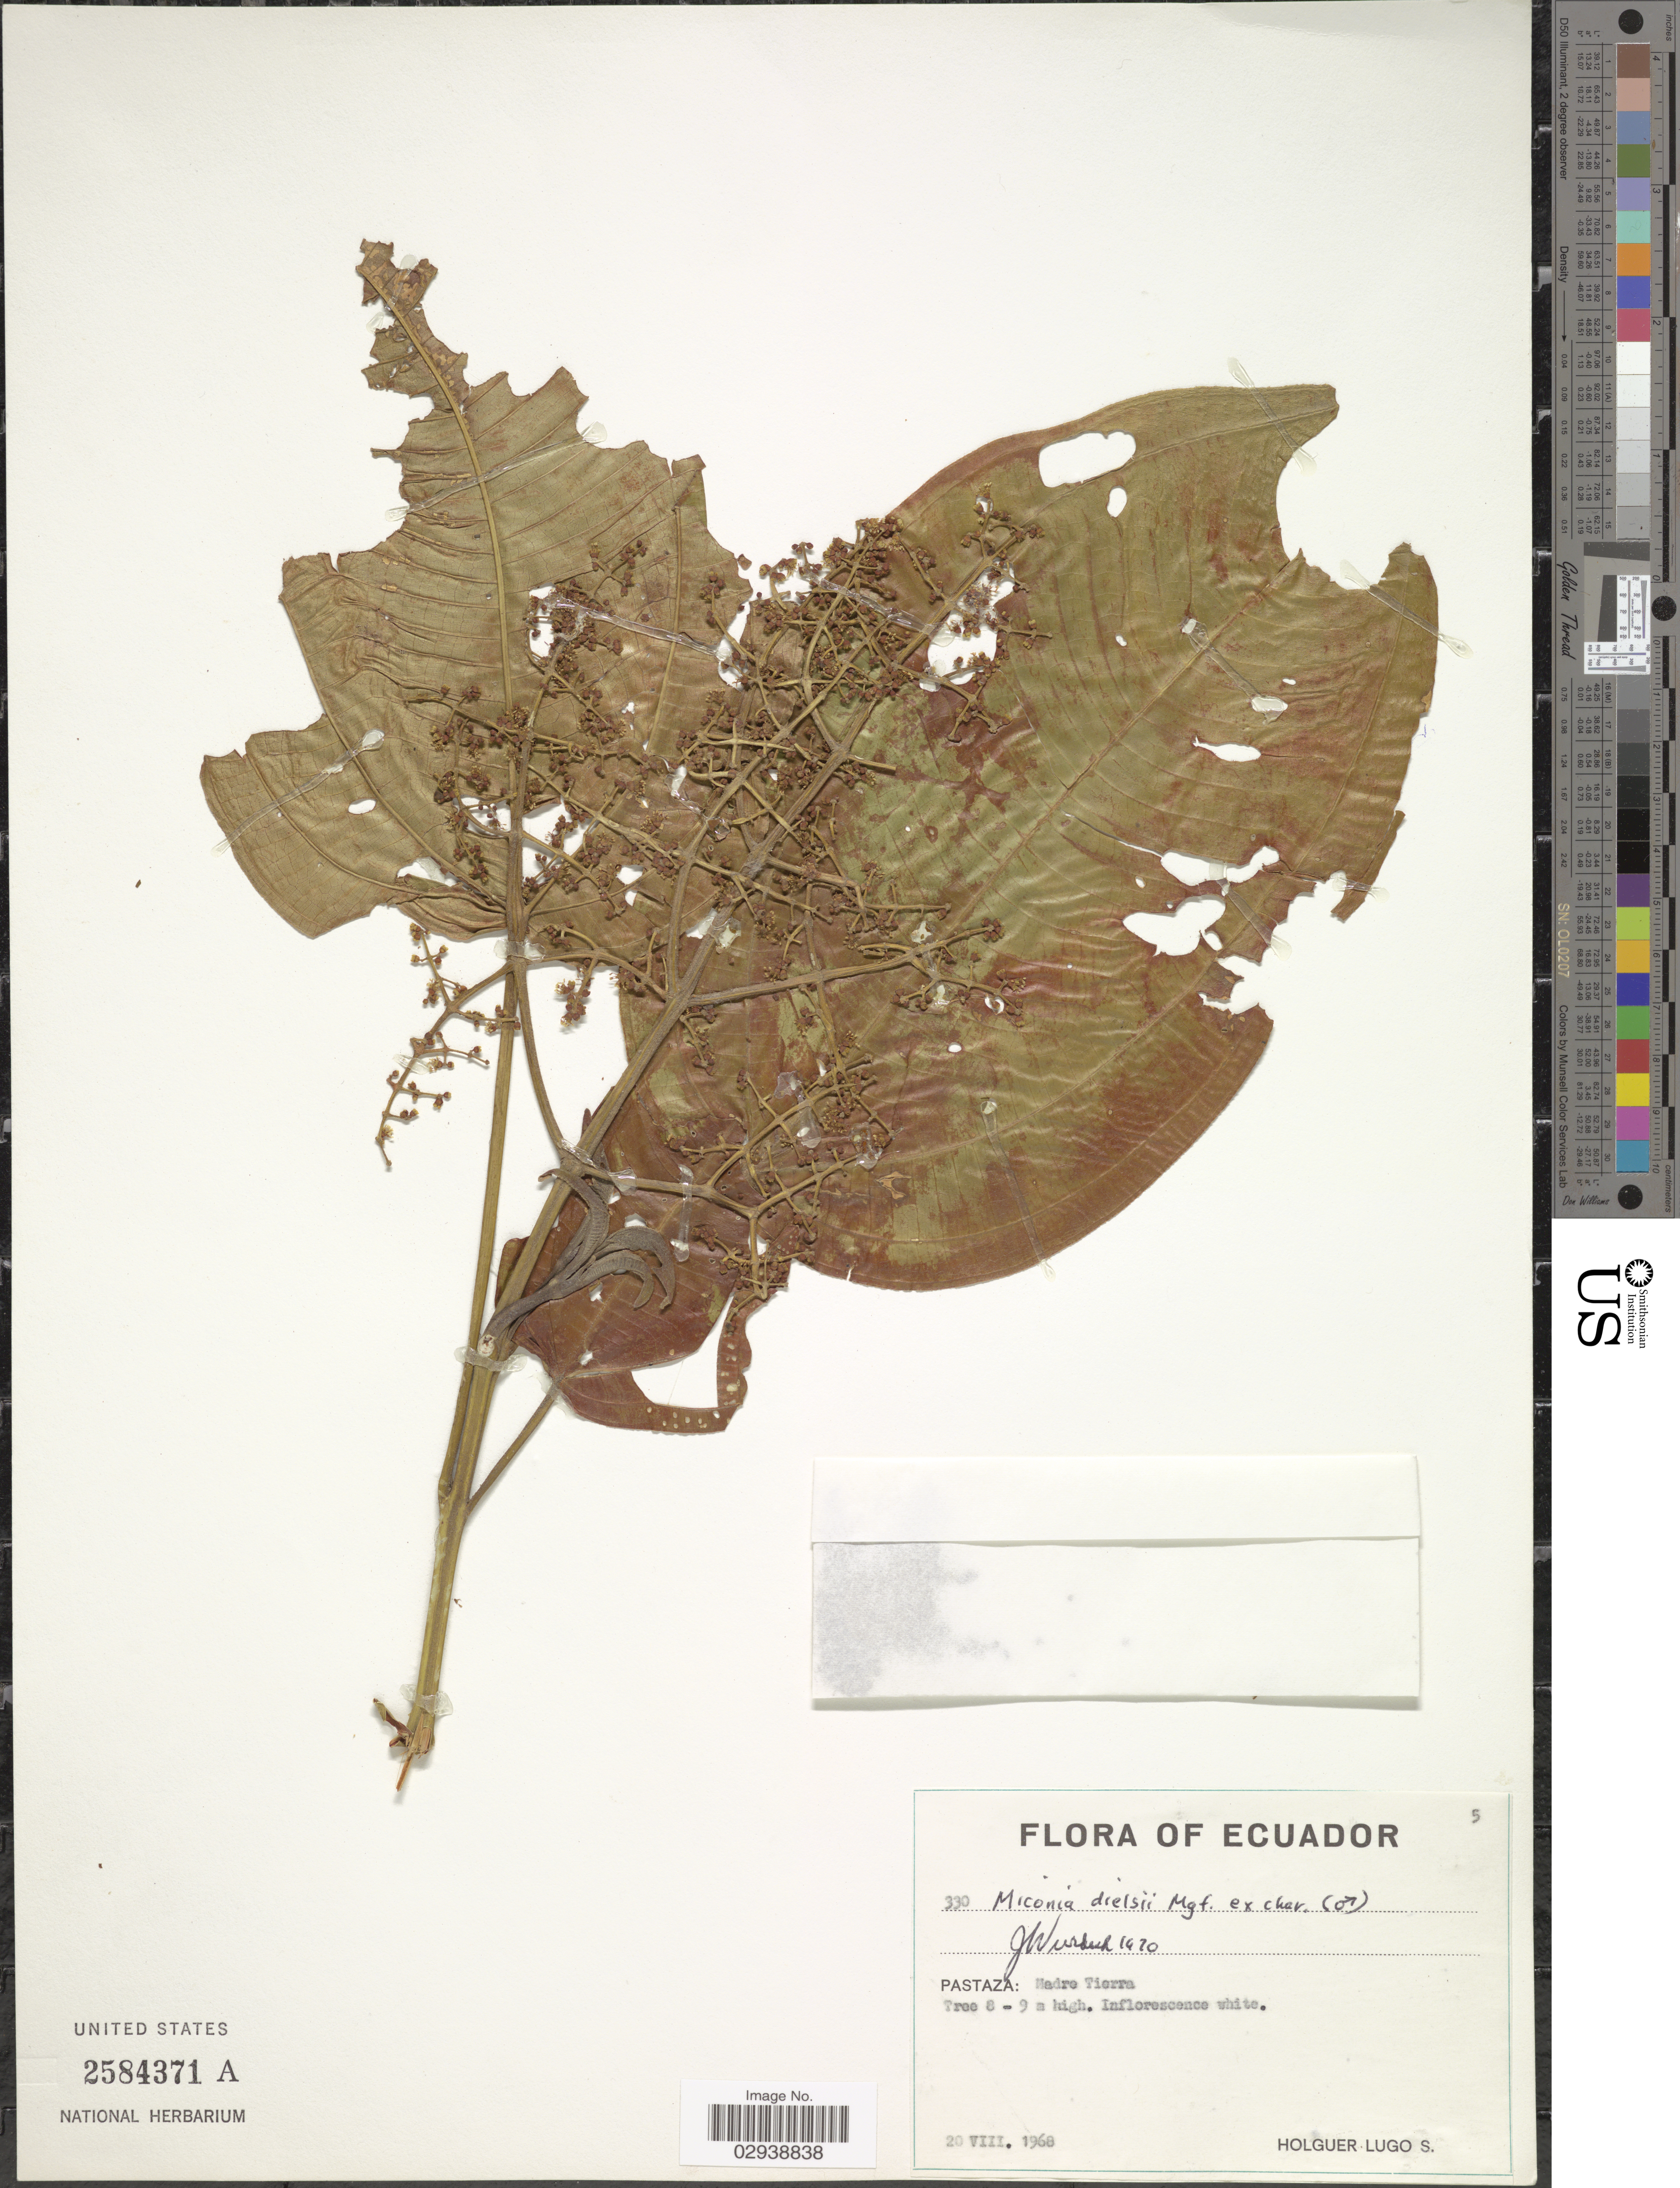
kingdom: Plantae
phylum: Tracheophyta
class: Magnoliopsida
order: Myrtales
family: Melastomataceae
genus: Miconia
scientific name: Miconia dielsii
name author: Markgr.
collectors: H. Lugo S.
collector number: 330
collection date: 1968-08-20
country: Ecuador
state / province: Pastaza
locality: Madre Tierra.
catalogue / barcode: US 2584371A